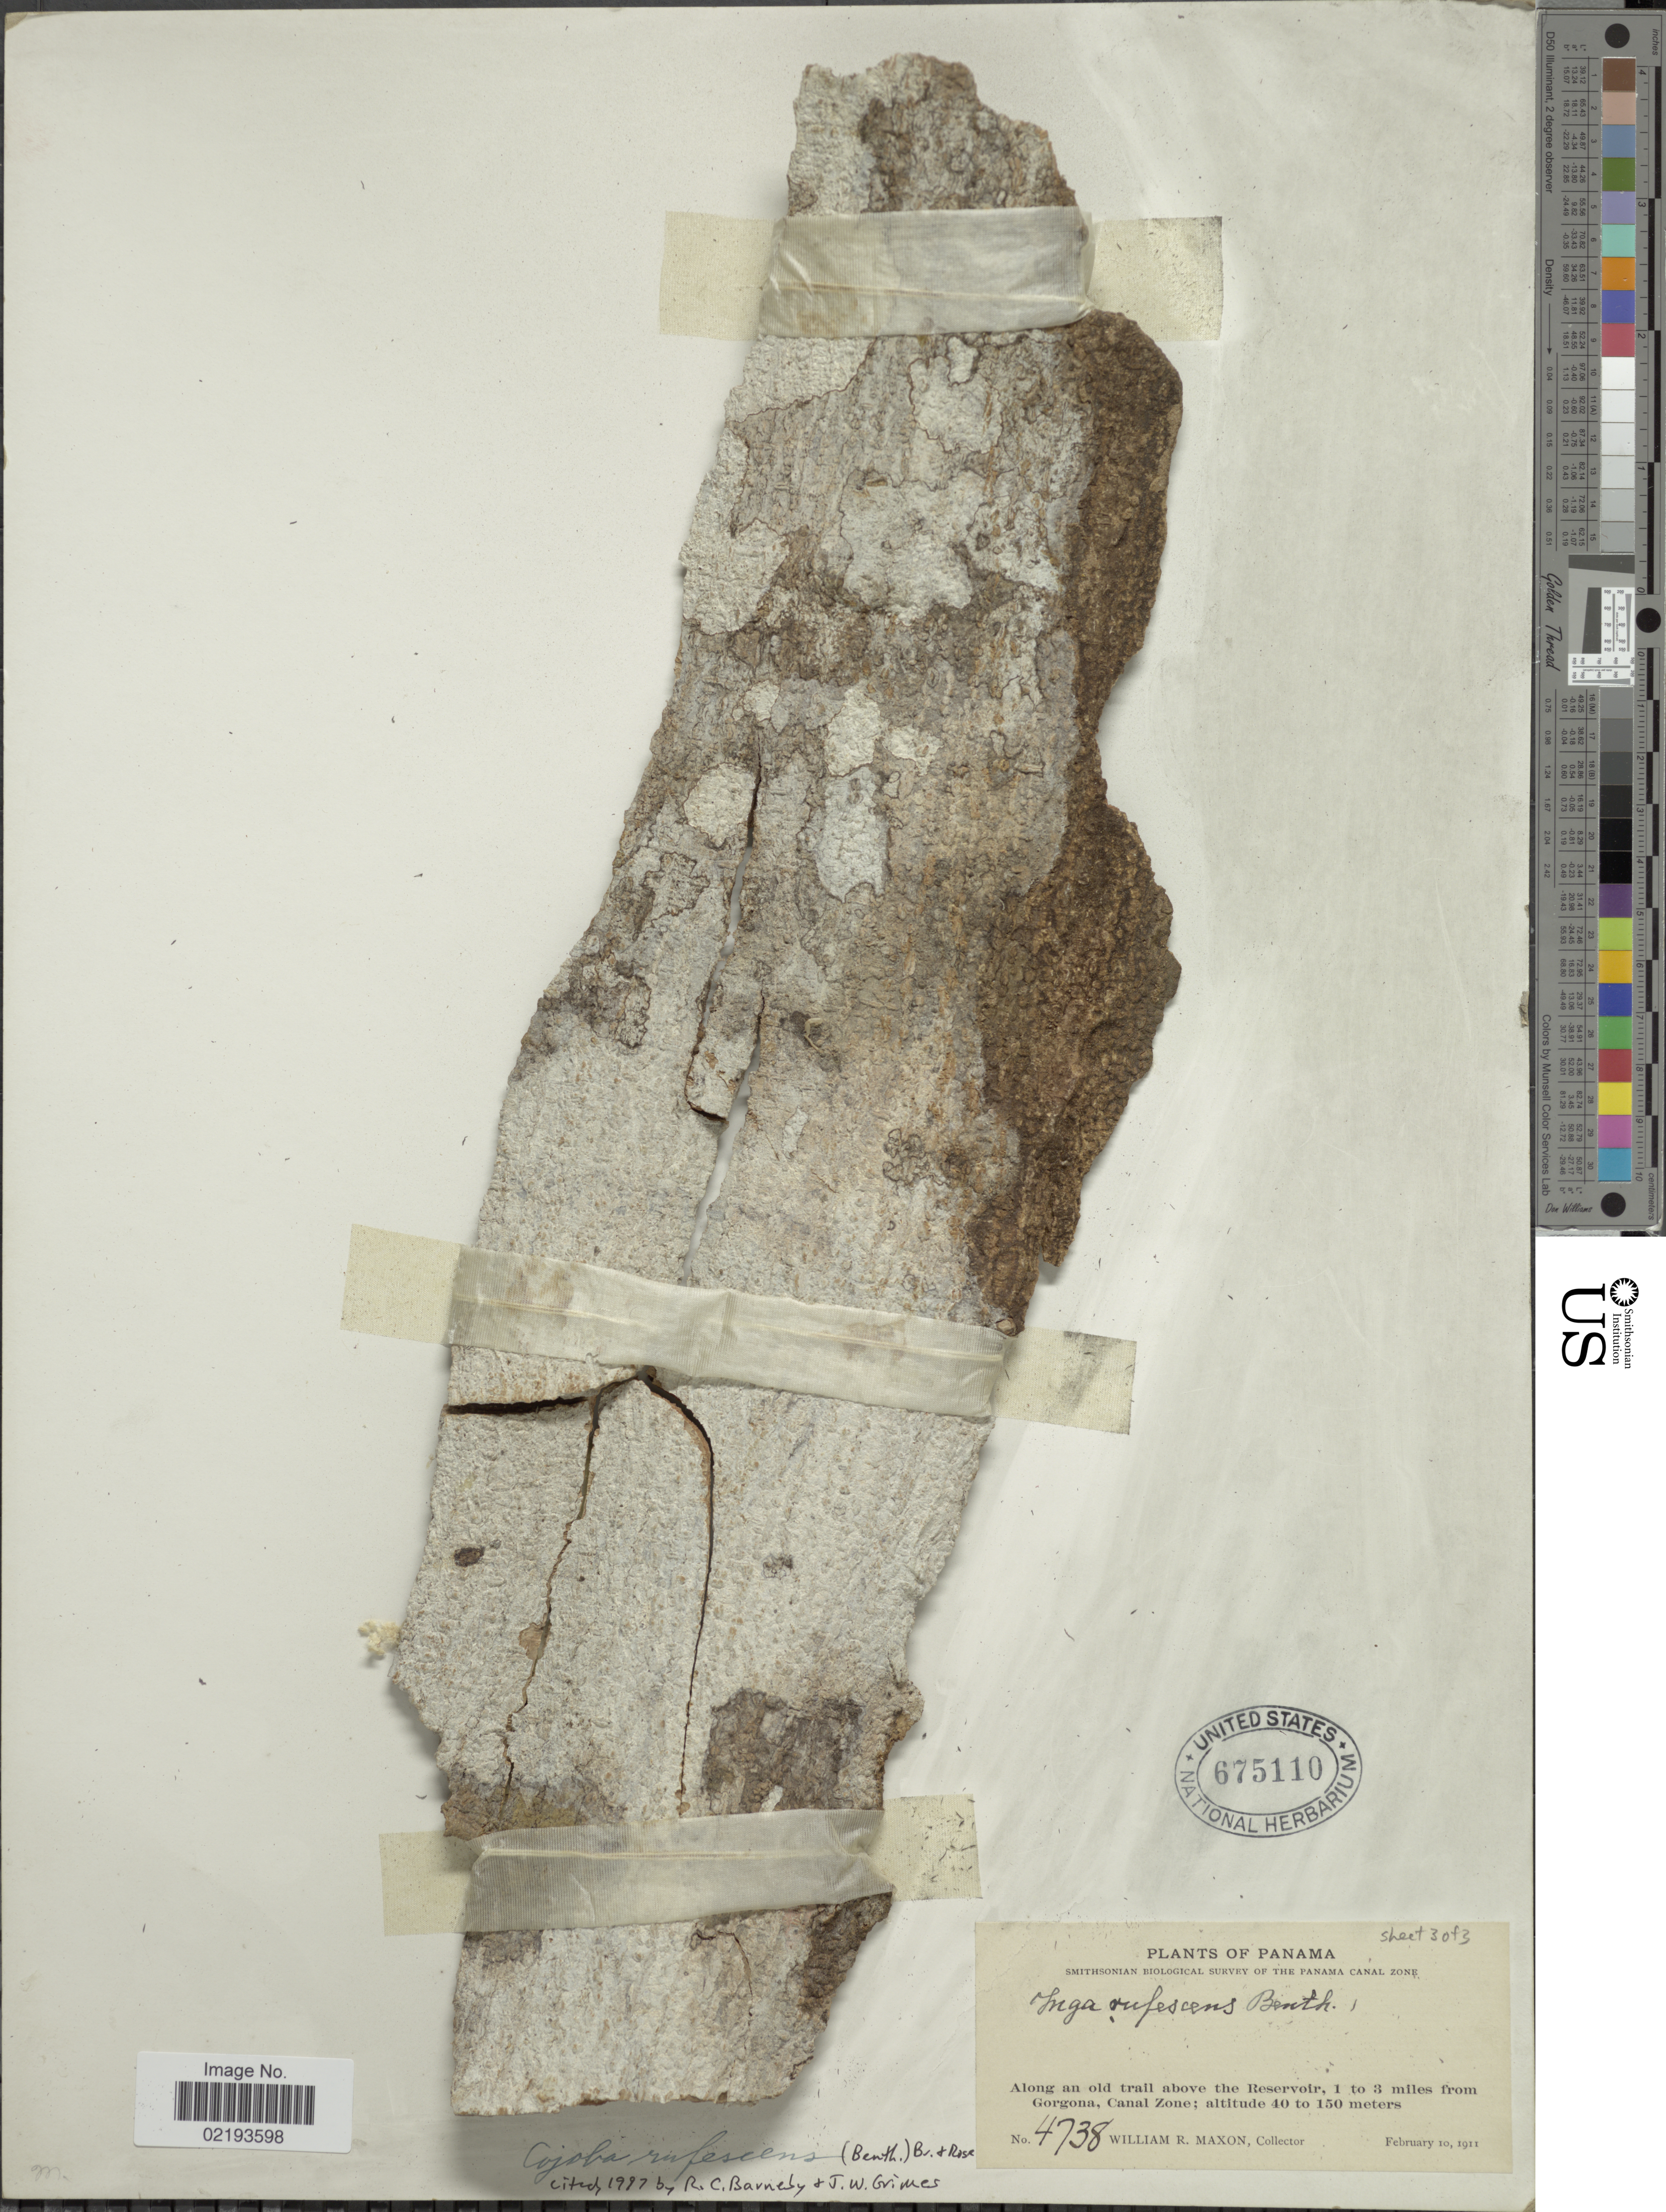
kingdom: Plantae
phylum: Tracheophyta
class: Magnoliopsida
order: Fabales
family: Fabaceae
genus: Cojoba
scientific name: Cojoba rufescens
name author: (Benth.) Britton & Rose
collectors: W. R. Maxon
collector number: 4738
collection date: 1911-02-10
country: Panama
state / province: Colón / Panamá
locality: Along an old trail above the Reservoir, 1 to 3 miles from Gorgona, Canal Zone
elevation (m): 40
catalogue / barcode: US 675110